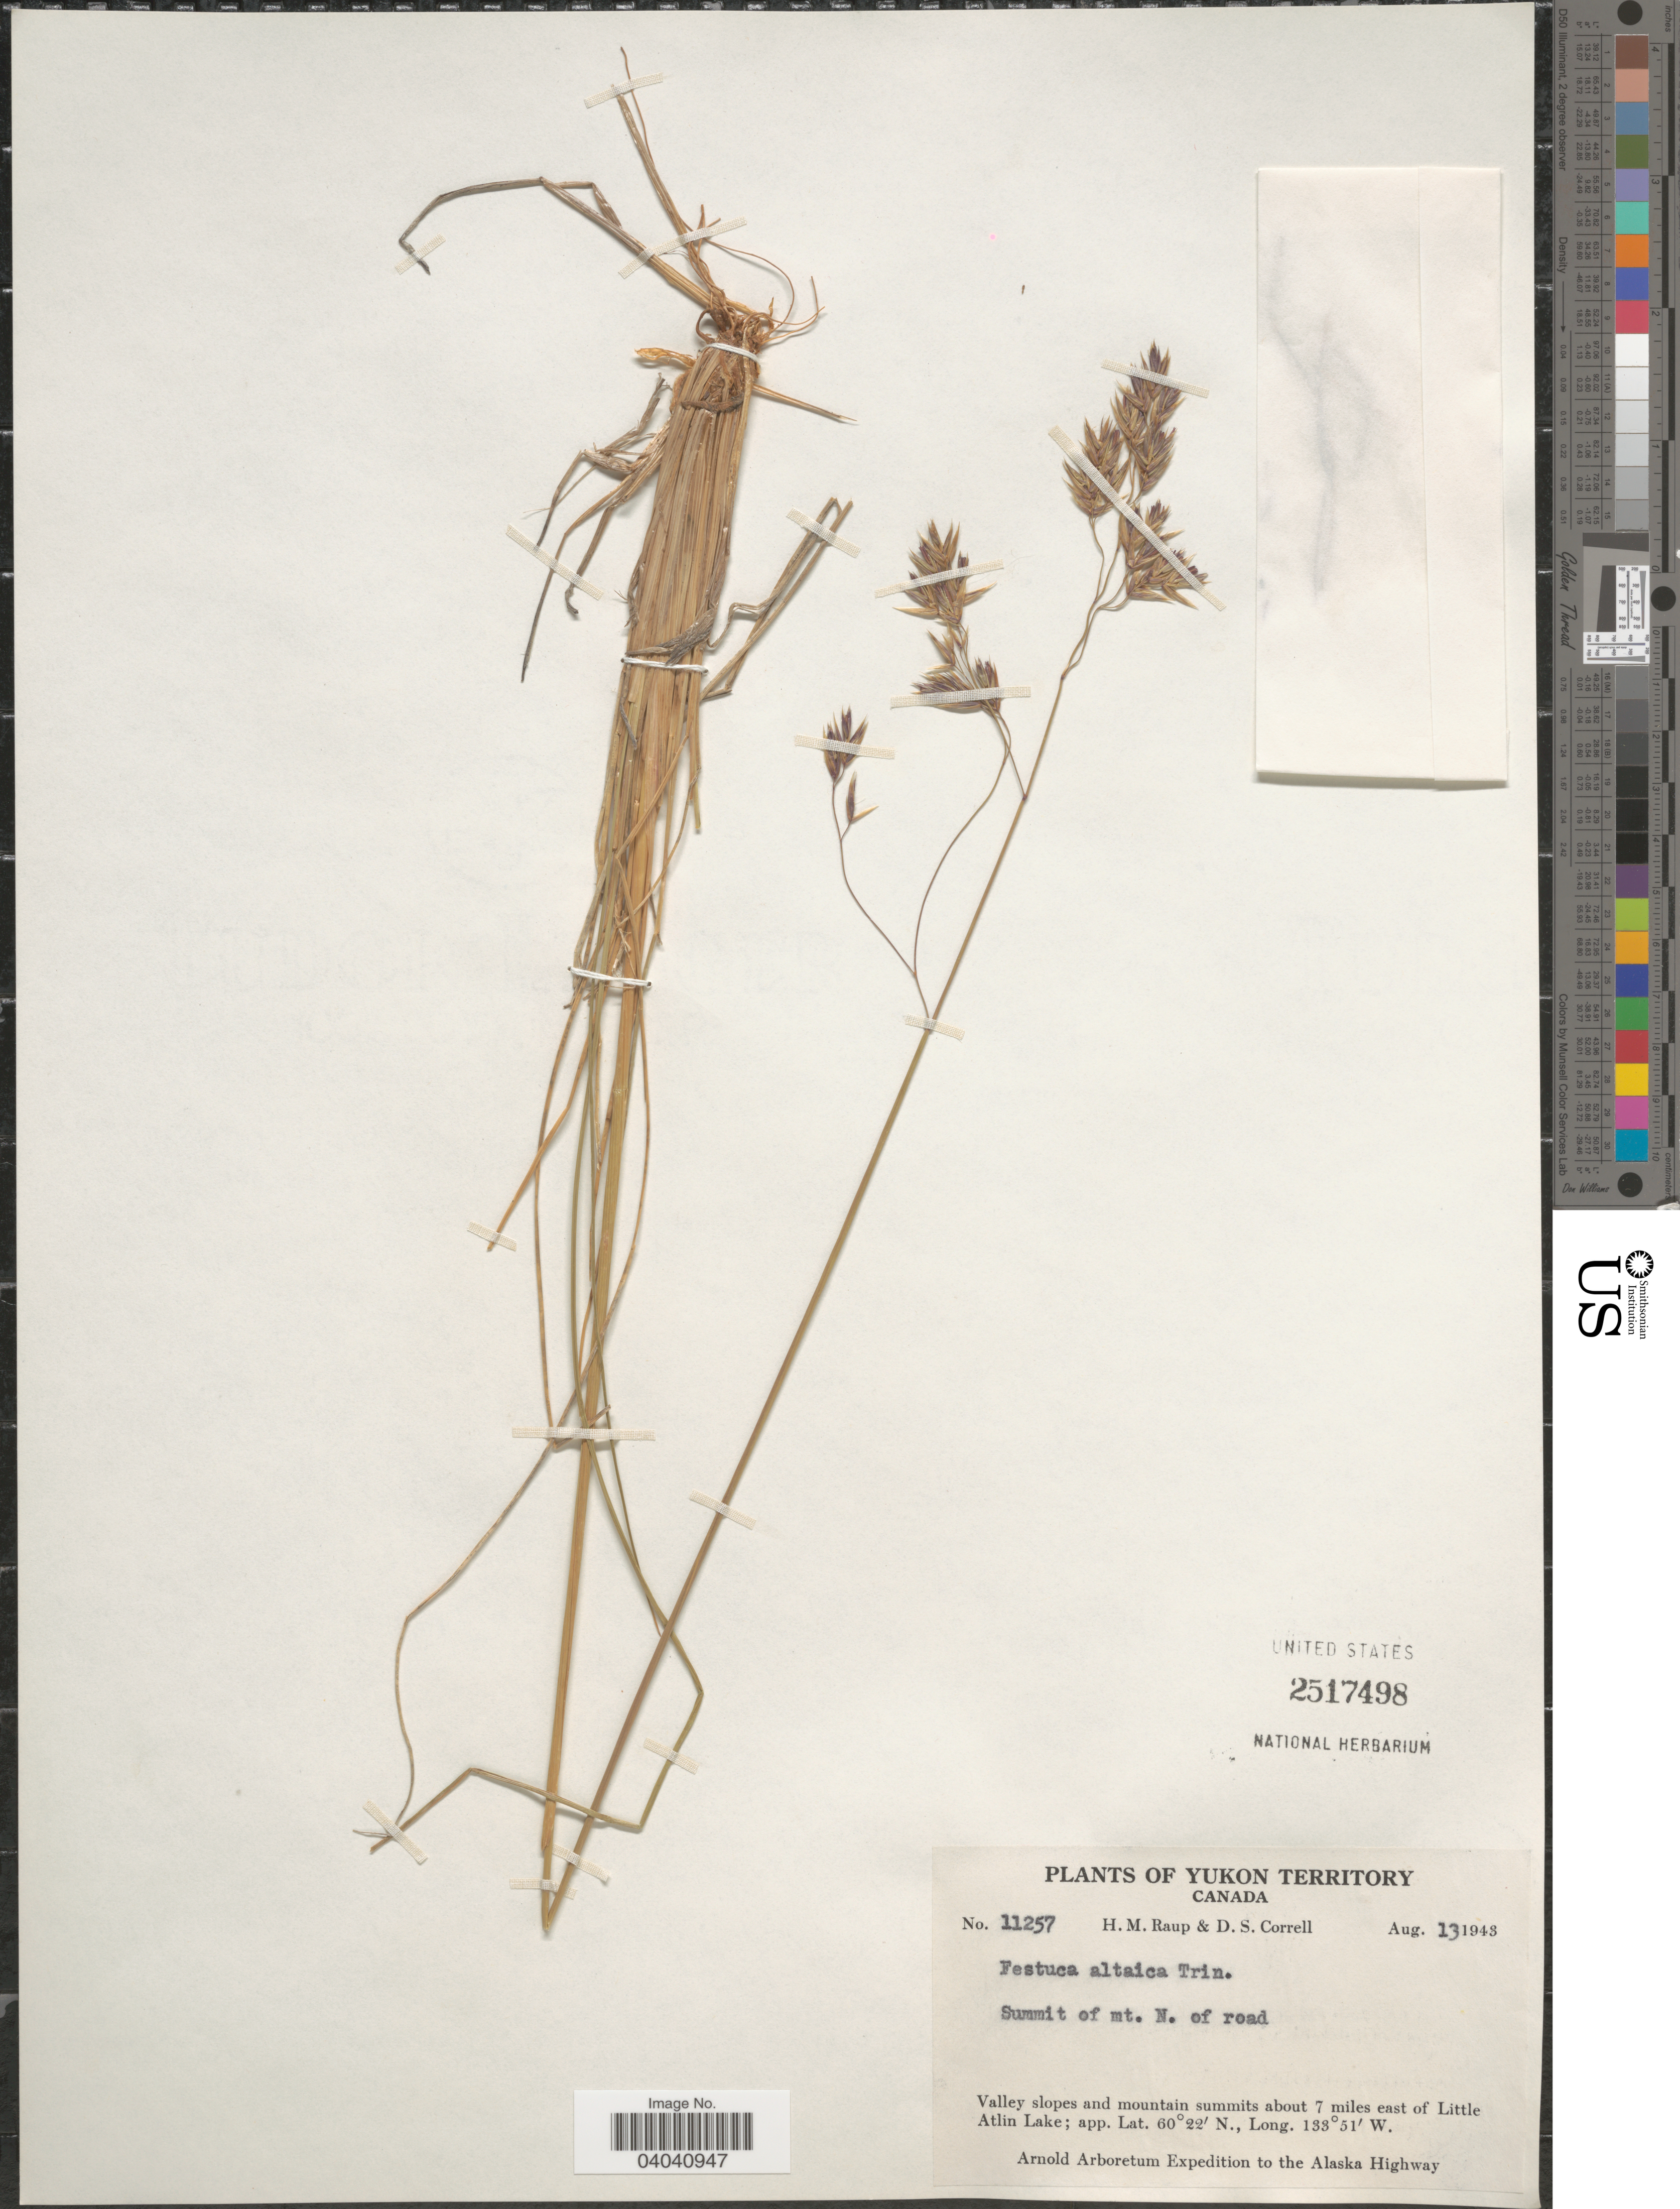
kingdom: Plantae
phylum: Tracheophyta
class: Liliopsida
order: Poales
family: Poaceae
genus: Festuca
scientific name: Festuca altaica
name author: Trin.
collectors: H. Raup & D. S. Correll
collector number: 11257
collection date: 1943-08-13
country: Canada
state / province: Yukon Territory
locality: Summit of mt. N. of road. Valley slopes and mountain summits about 7 miles east of Little Atlin Lake. Alaska Highway.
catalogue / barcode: US 2517498